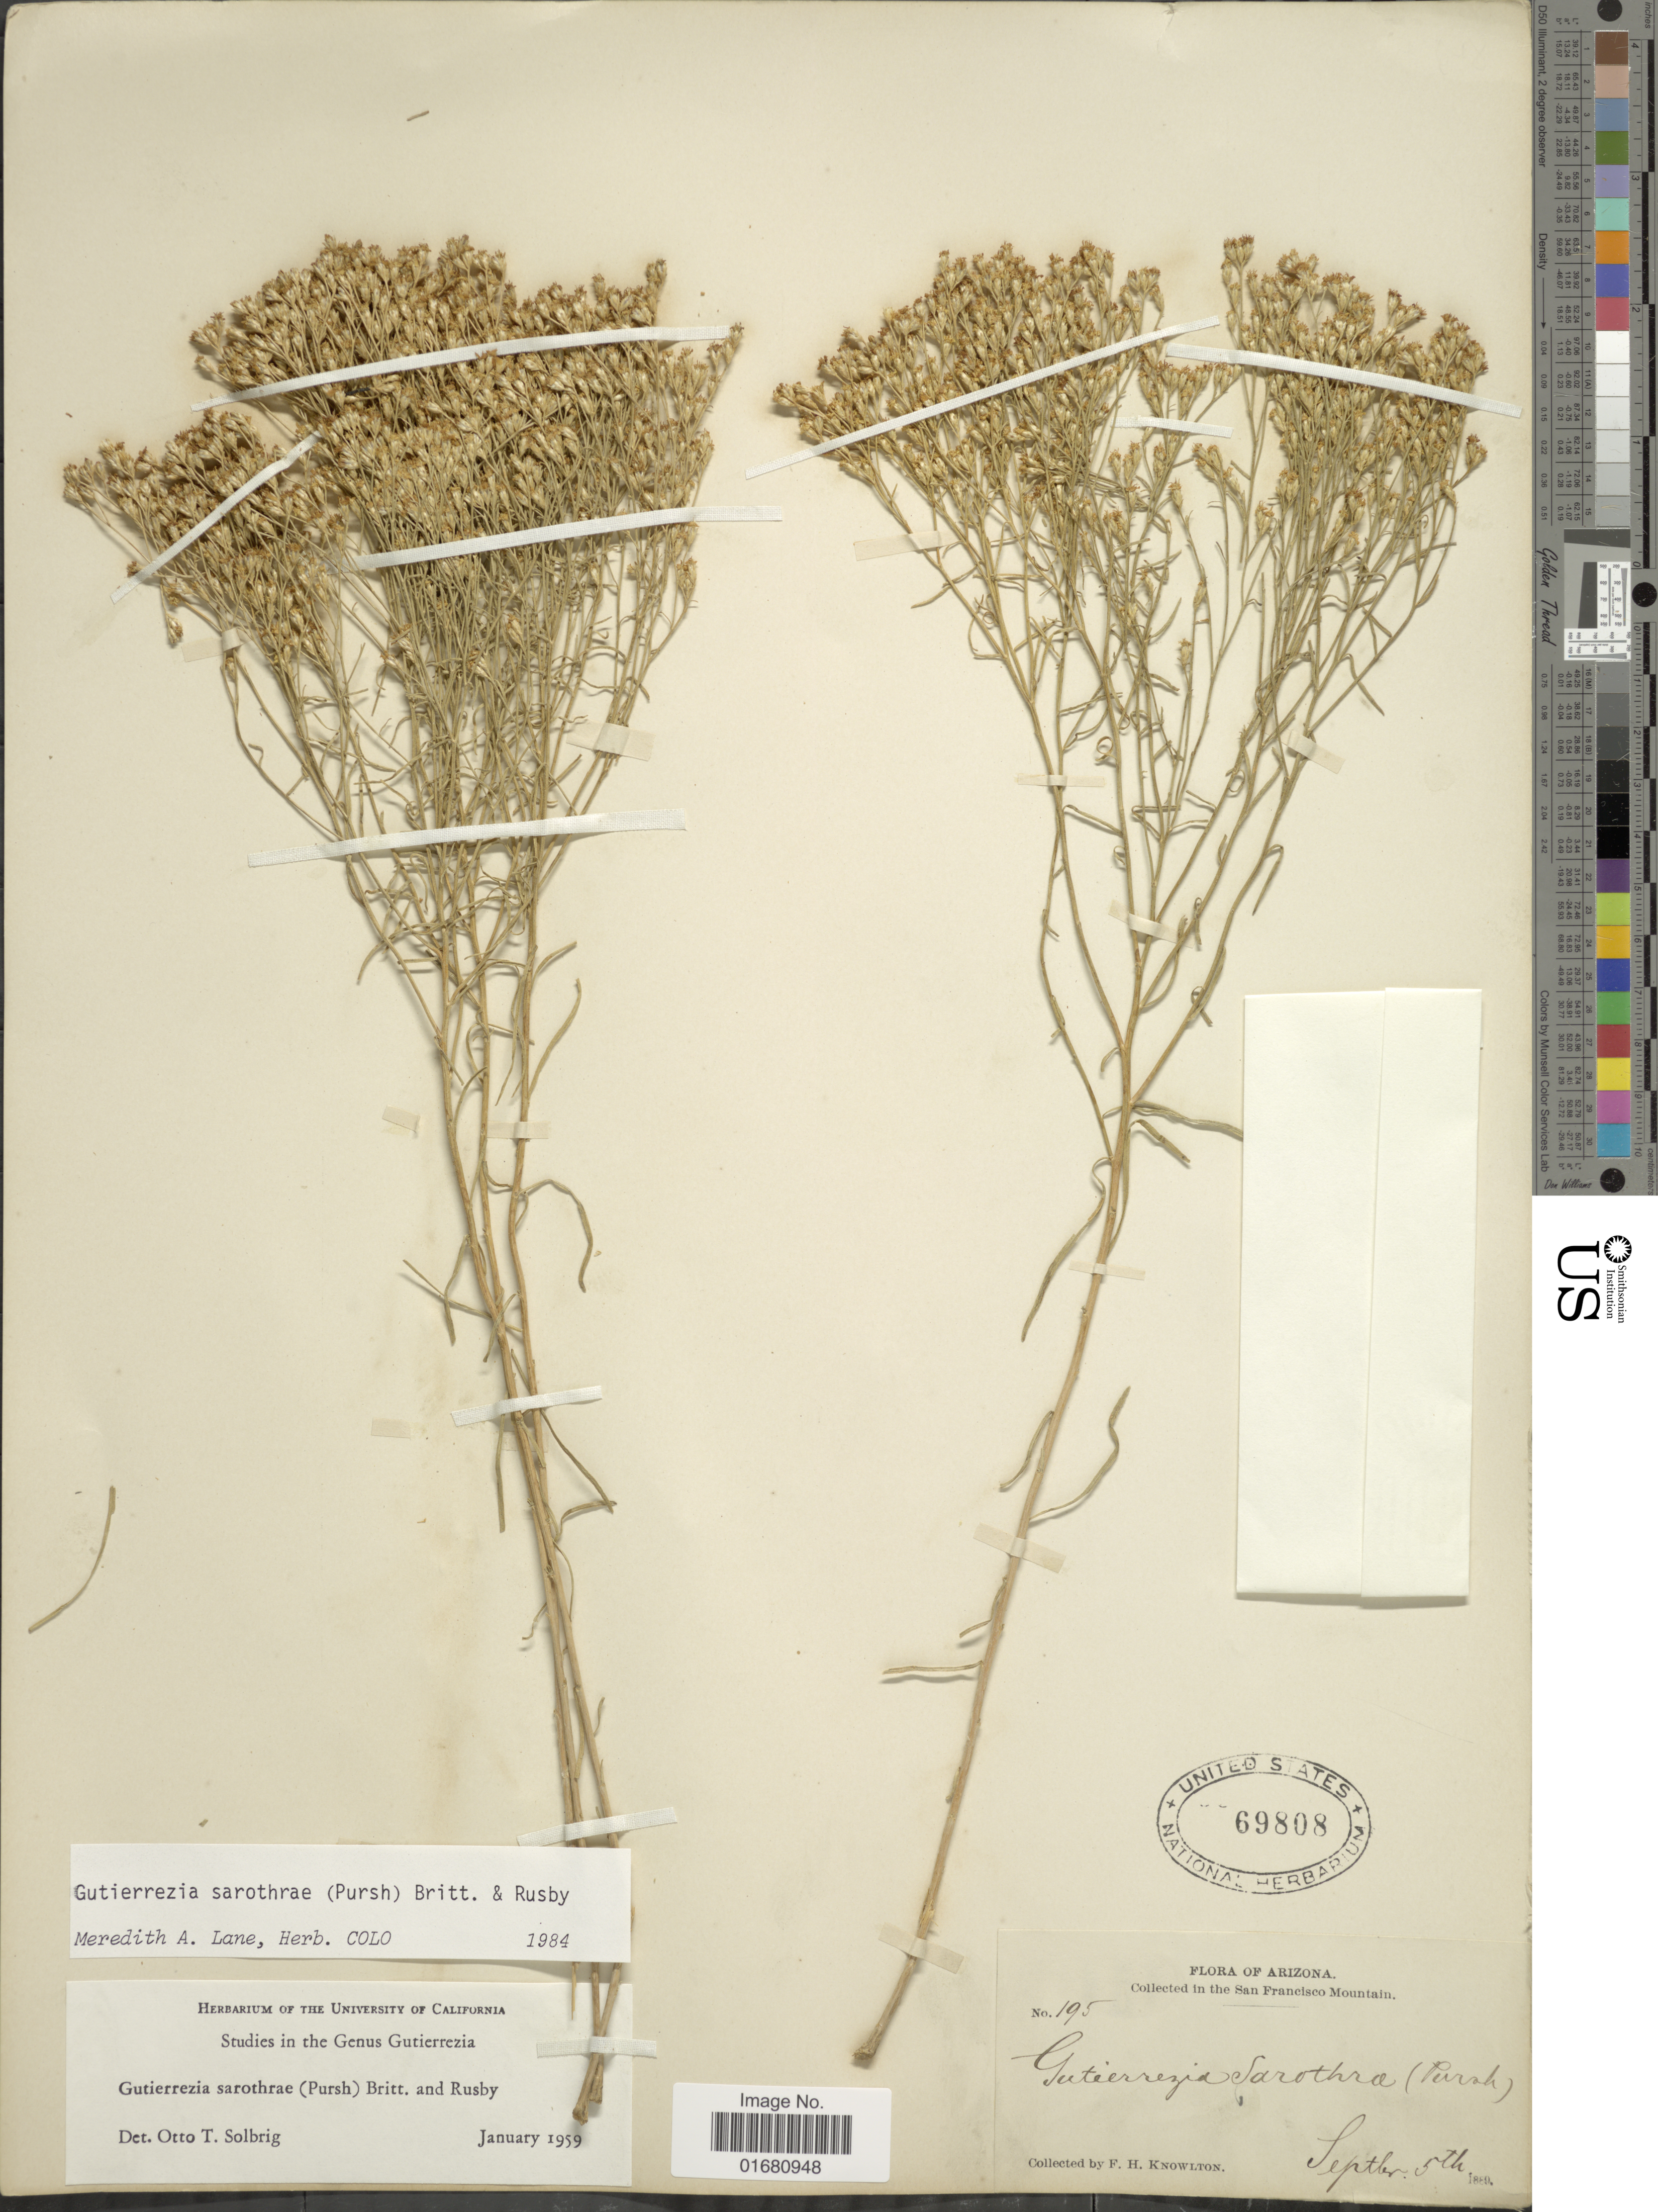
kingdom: Plantae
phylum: Tracheophyta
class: Magnoliopsida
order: Asterales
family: Asteraceae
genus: Gutierrezia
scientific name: Gutierrezia sarothrae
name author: (Pursh) Britton & Rusby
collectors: F. H. Knowlton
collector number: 195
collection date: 1889-09-05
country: United States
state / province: Arizona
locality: In the San Francisco Mountain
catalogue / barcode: US 59808